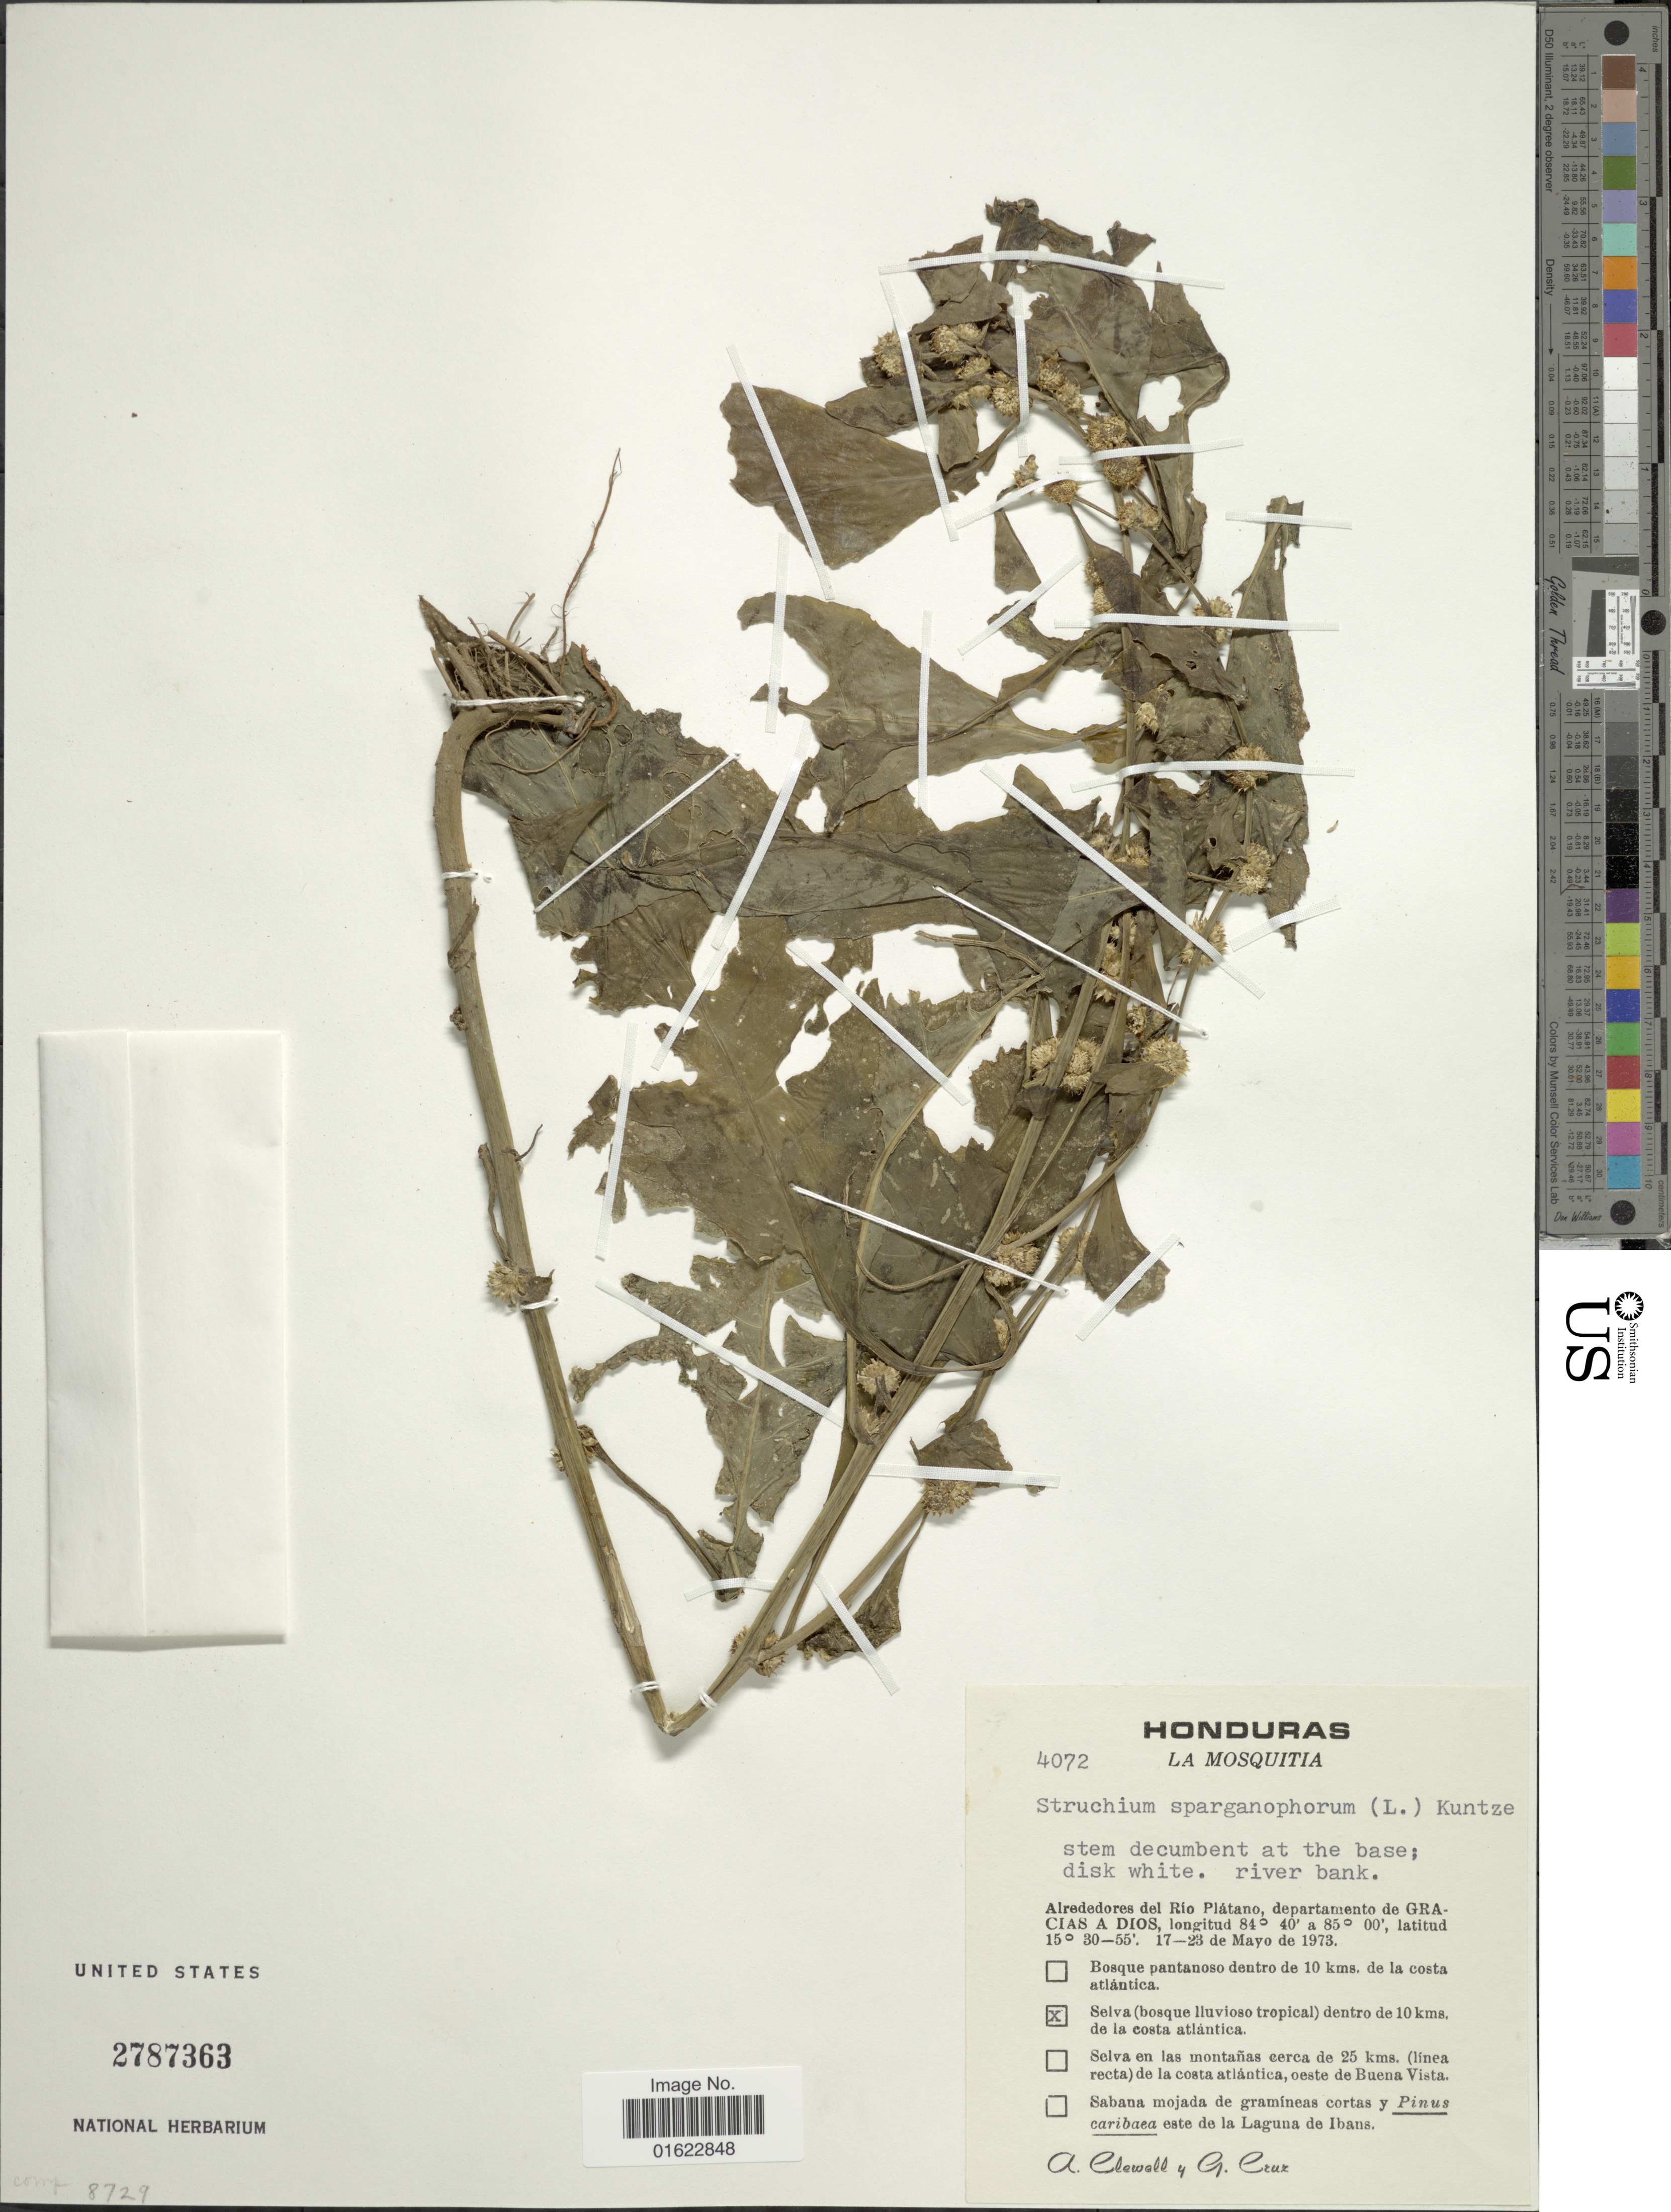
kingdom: Plantae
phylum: Tracheophyta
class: Magnoliopsida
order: Asterales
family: Asteraceae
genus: Struchium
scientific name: Struchium sparganophorum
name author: (L.) Kuntze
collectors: A. Clewell & G. Cruz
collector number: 4072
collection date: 1973-05-17/1973-05-23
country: Honduras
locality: Honduras, La Mosquitia. Selva (bosque Iluvioso tropical) dentro de 10 kms, de la costa atlantica.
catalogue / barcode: US 2787363